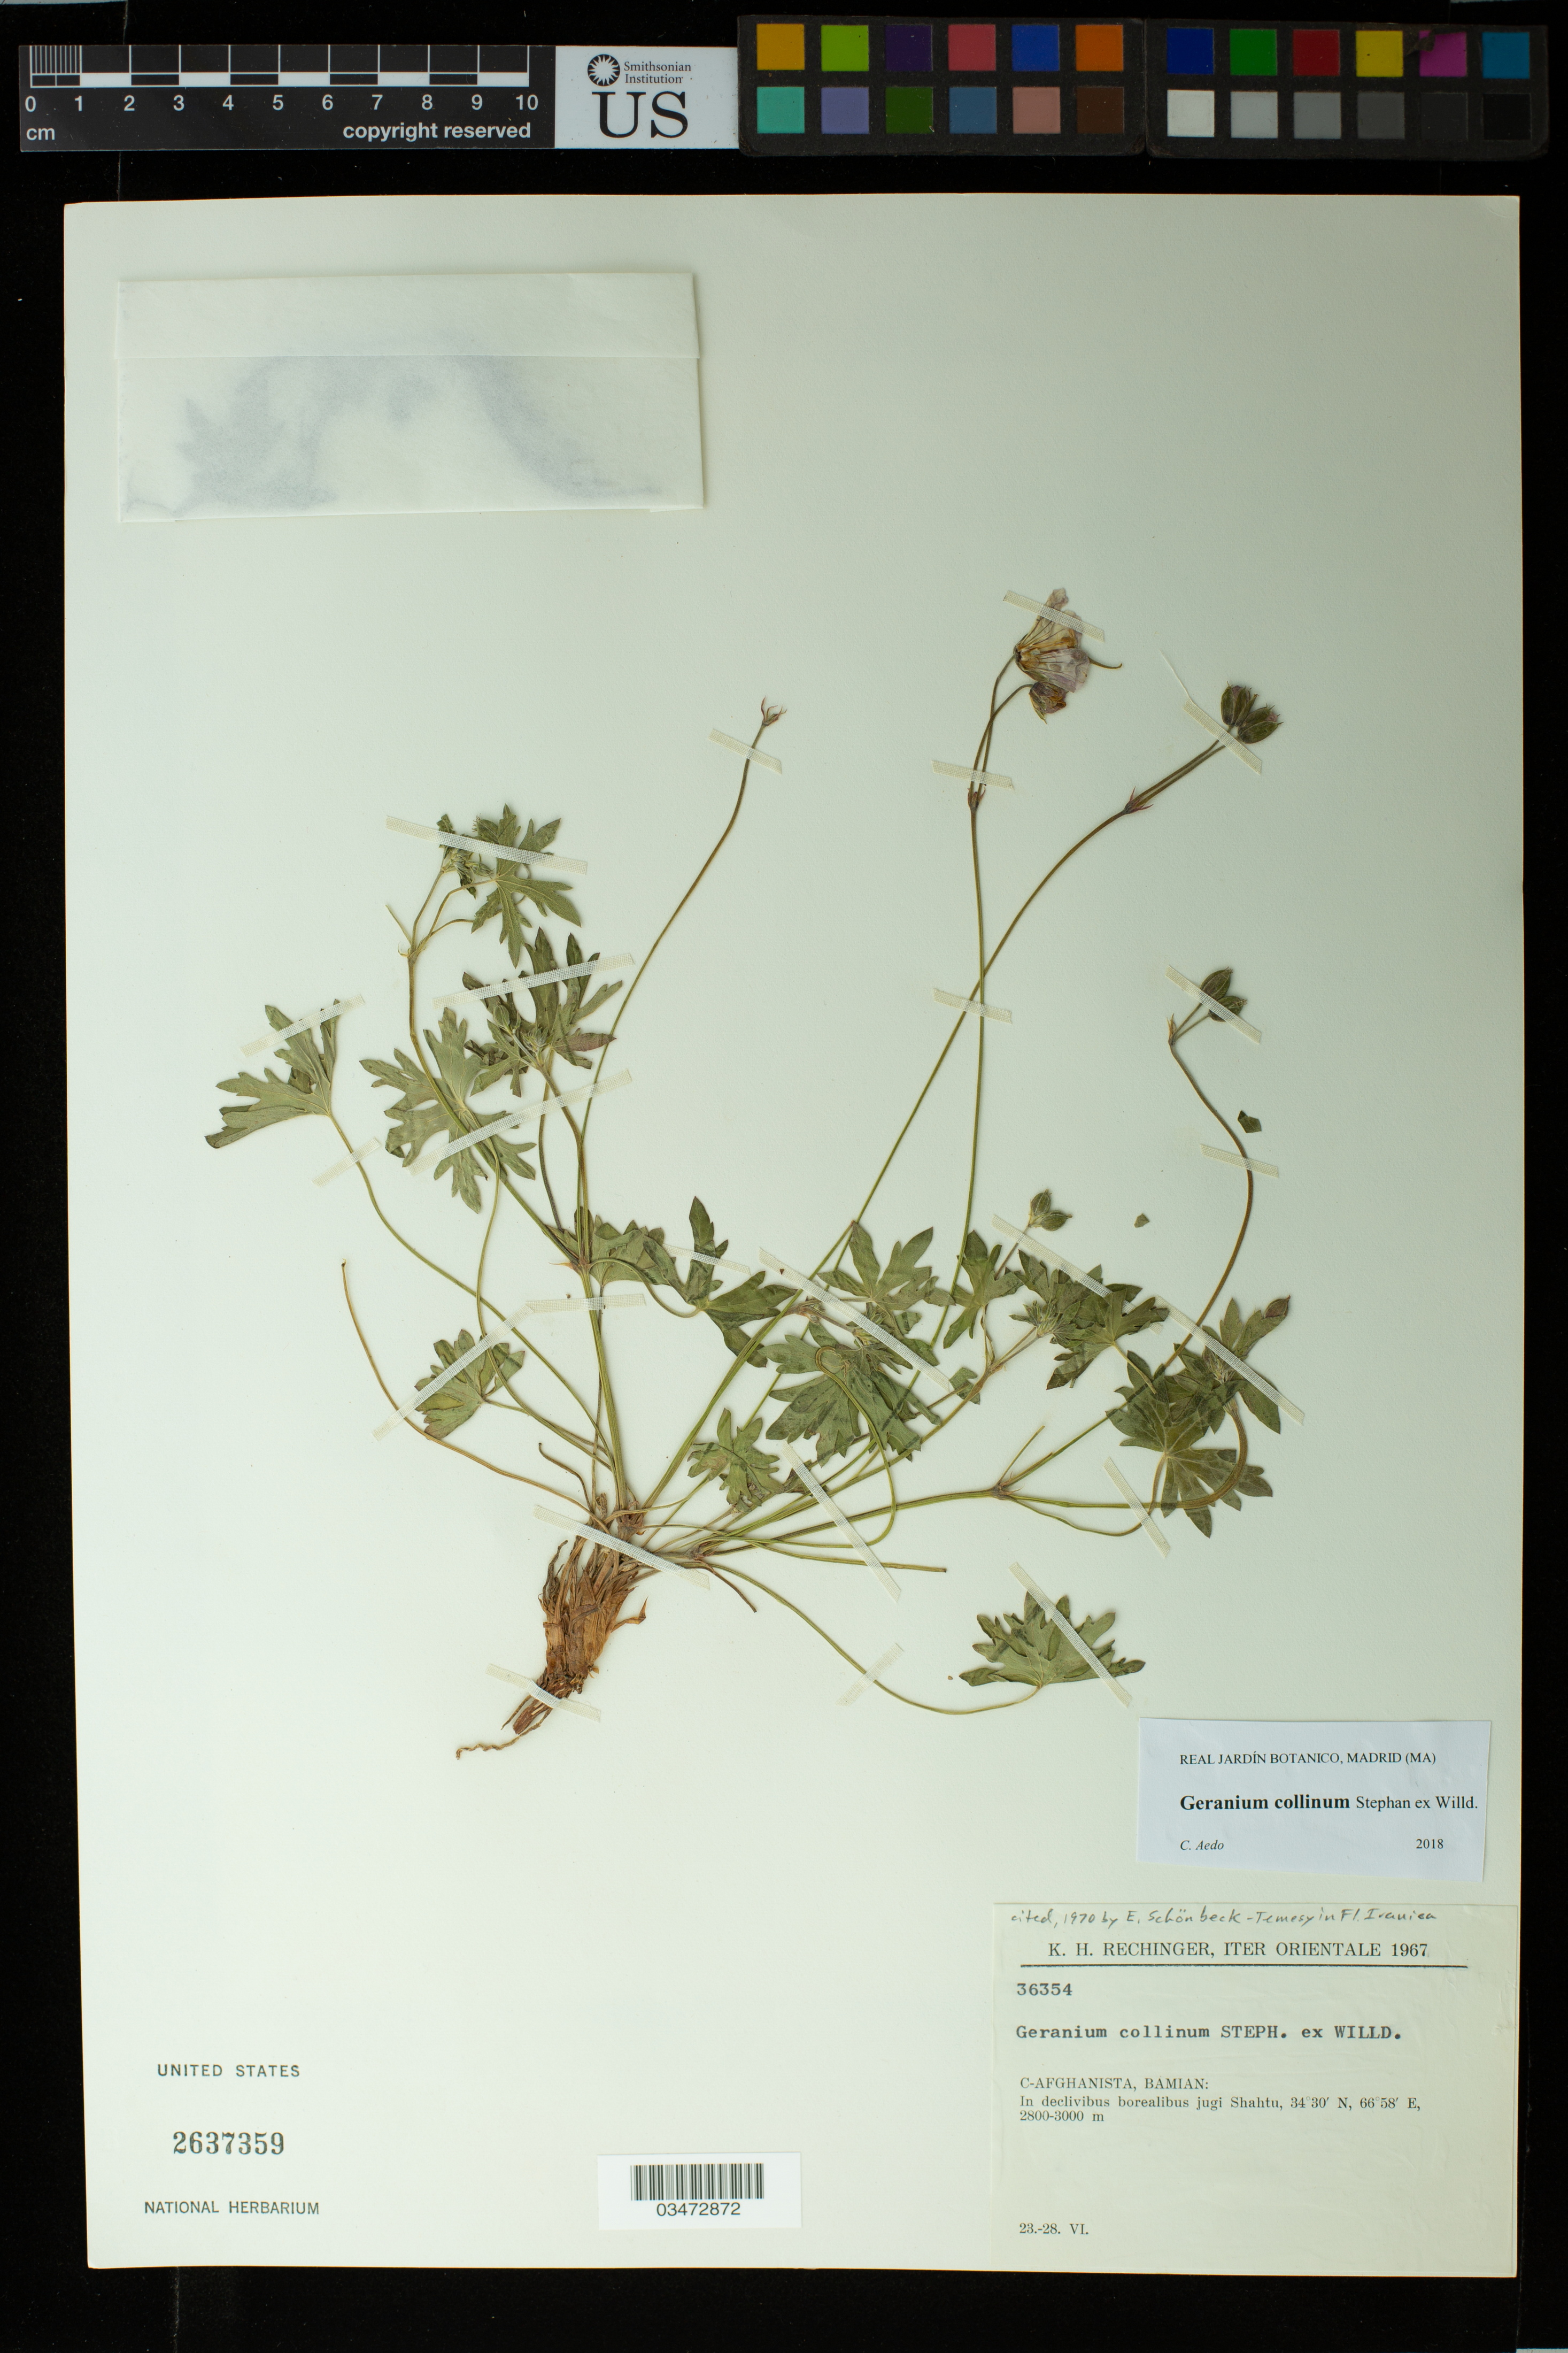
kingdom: Plantae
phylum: Tracheophyta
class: Magnoliopsida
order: Geraniales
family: Geraniaceae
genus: Geranium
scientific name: Geranium collinum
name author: Stephan ex Willd.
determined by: Aedo, C.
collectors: K. H. Rechinger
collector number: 36354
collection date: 1967-06-23/1967-06-28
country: Afghanistan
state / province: Bamian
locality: C-Afghanistan, Bamian: In declivibus borealibus jugi Shahtu.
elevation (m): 2800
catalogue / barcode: US 2637359